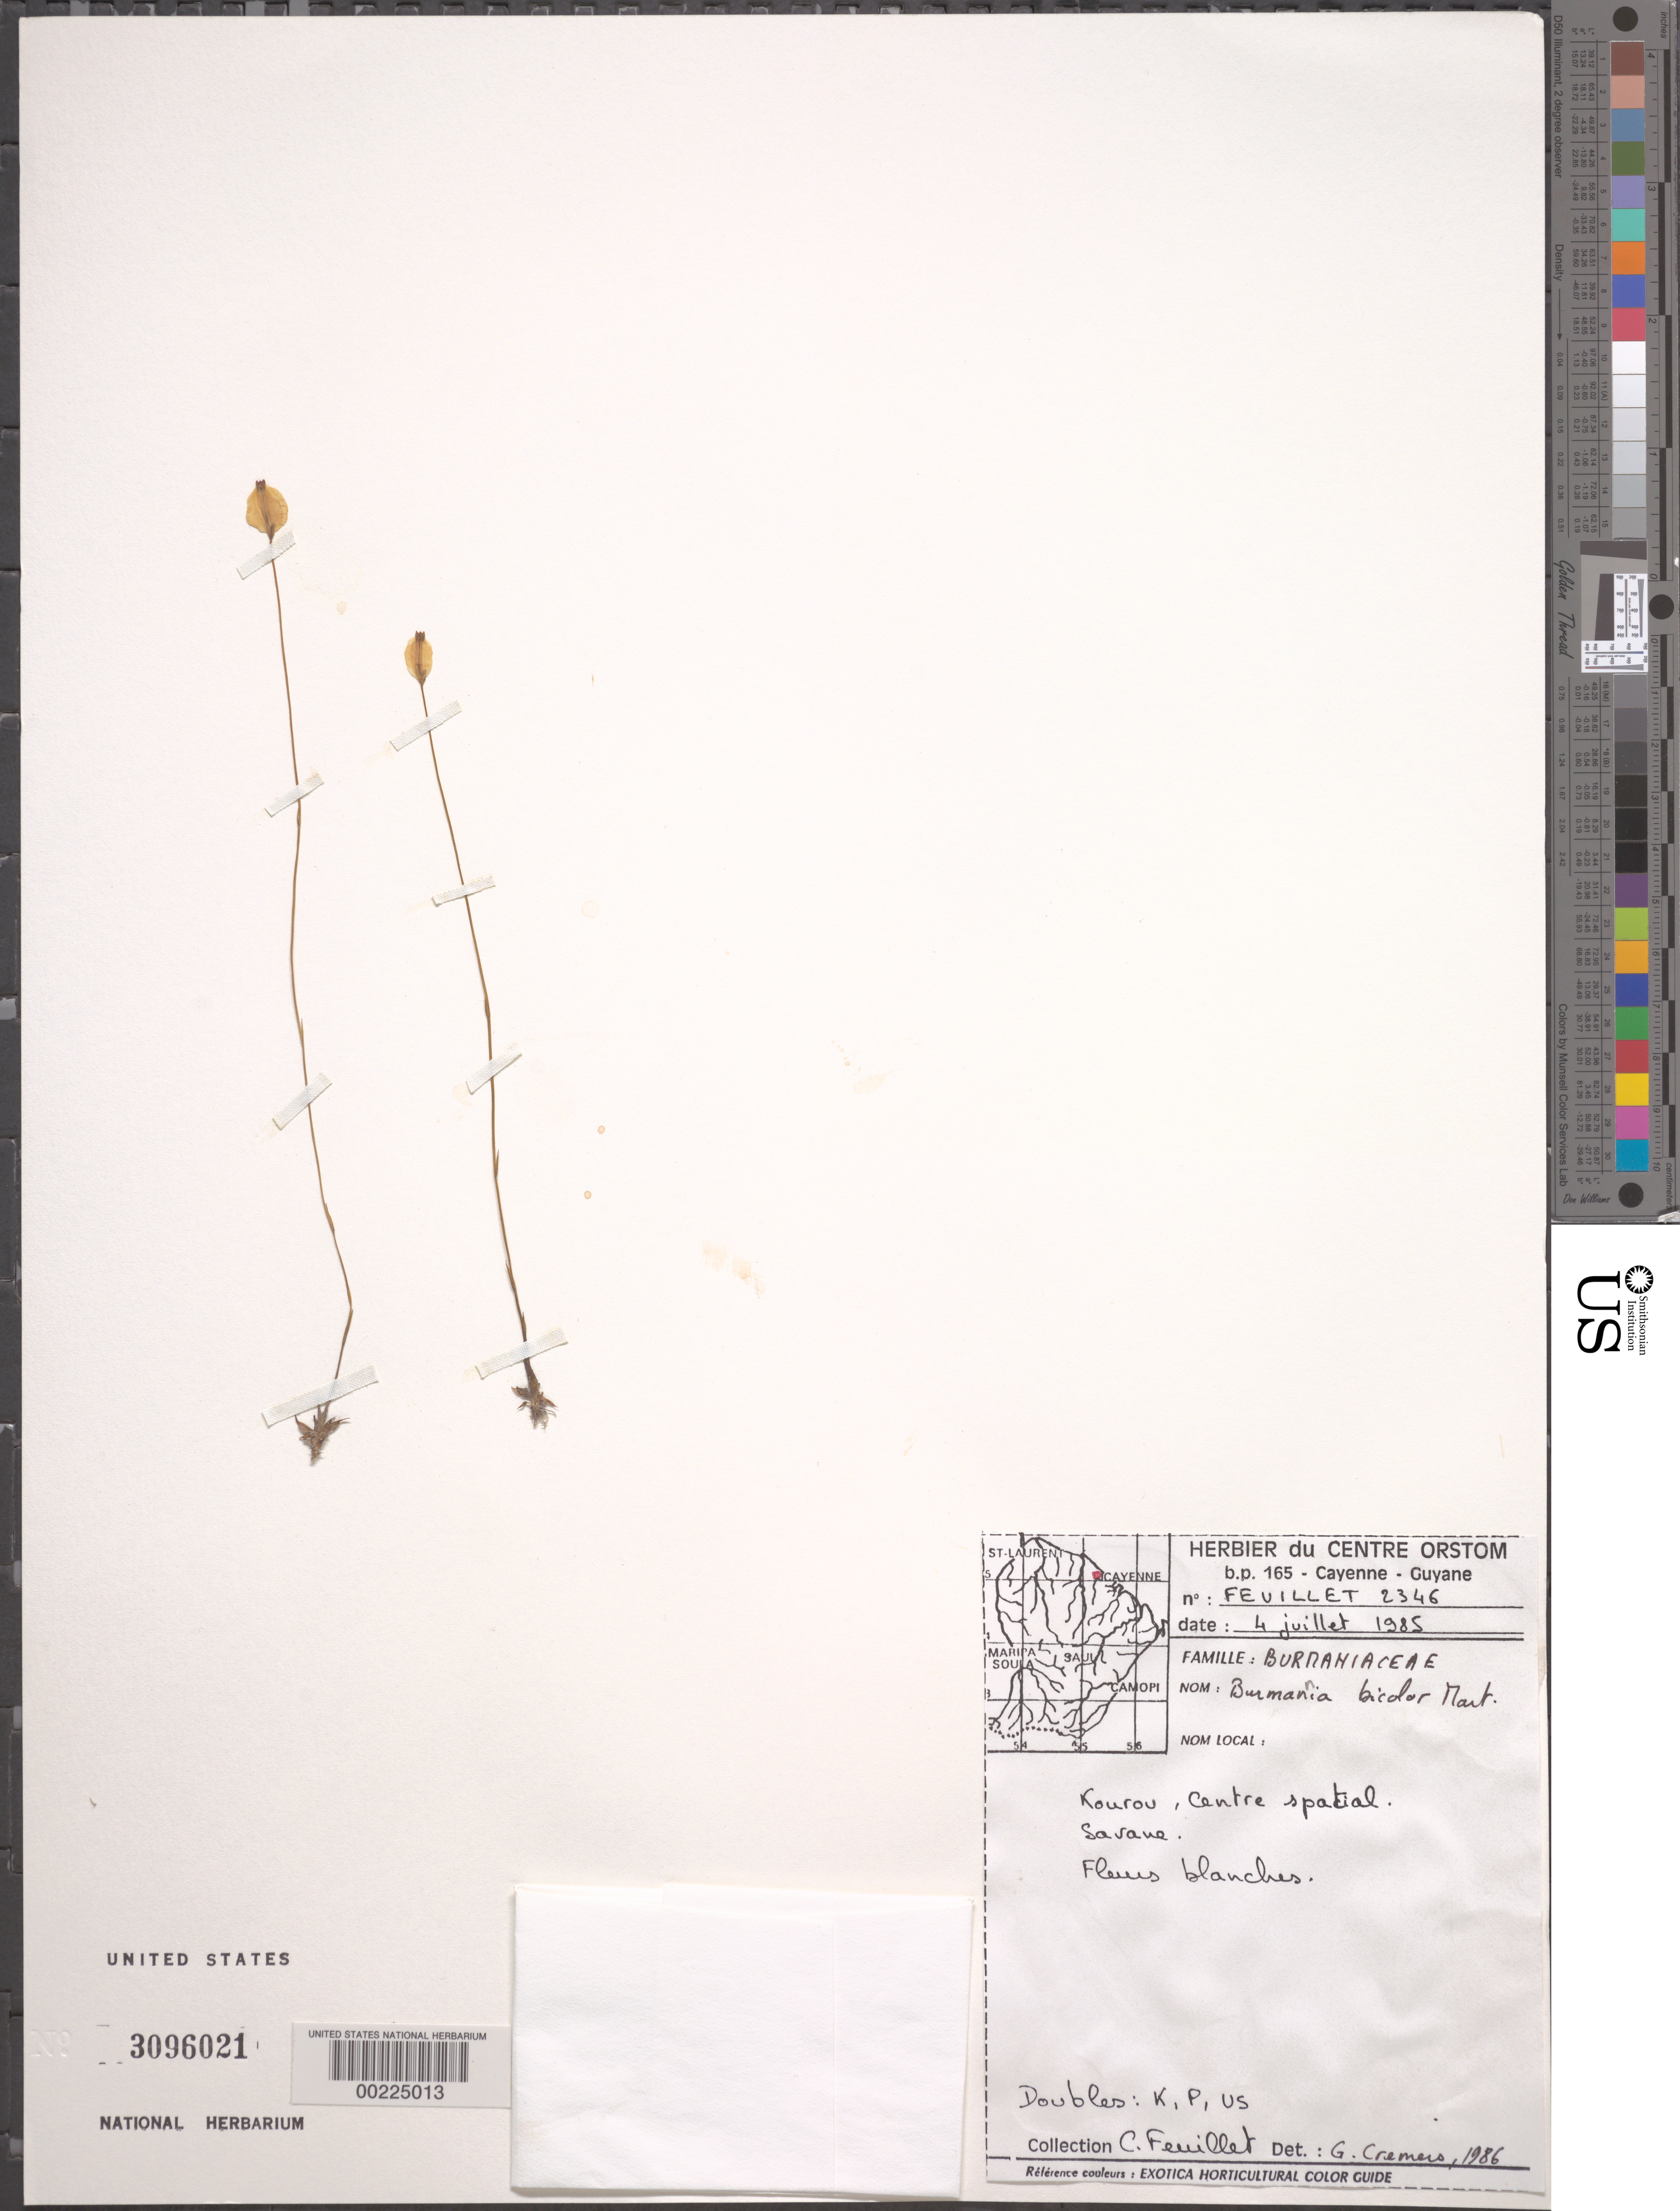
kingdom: Plantae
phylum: Tracheophyta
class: Liliopsida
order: Dioscoreales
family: Burmanniaceae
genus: Burmannia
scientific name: Burmannia bicolor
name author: Mart.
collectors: C. Feuillet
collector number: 2346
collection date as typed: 04 Jul 1985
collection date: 1985-07-04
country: French Guiana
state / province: Cayenne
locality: Cayenne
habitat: Savanna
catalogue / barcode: US 3096021